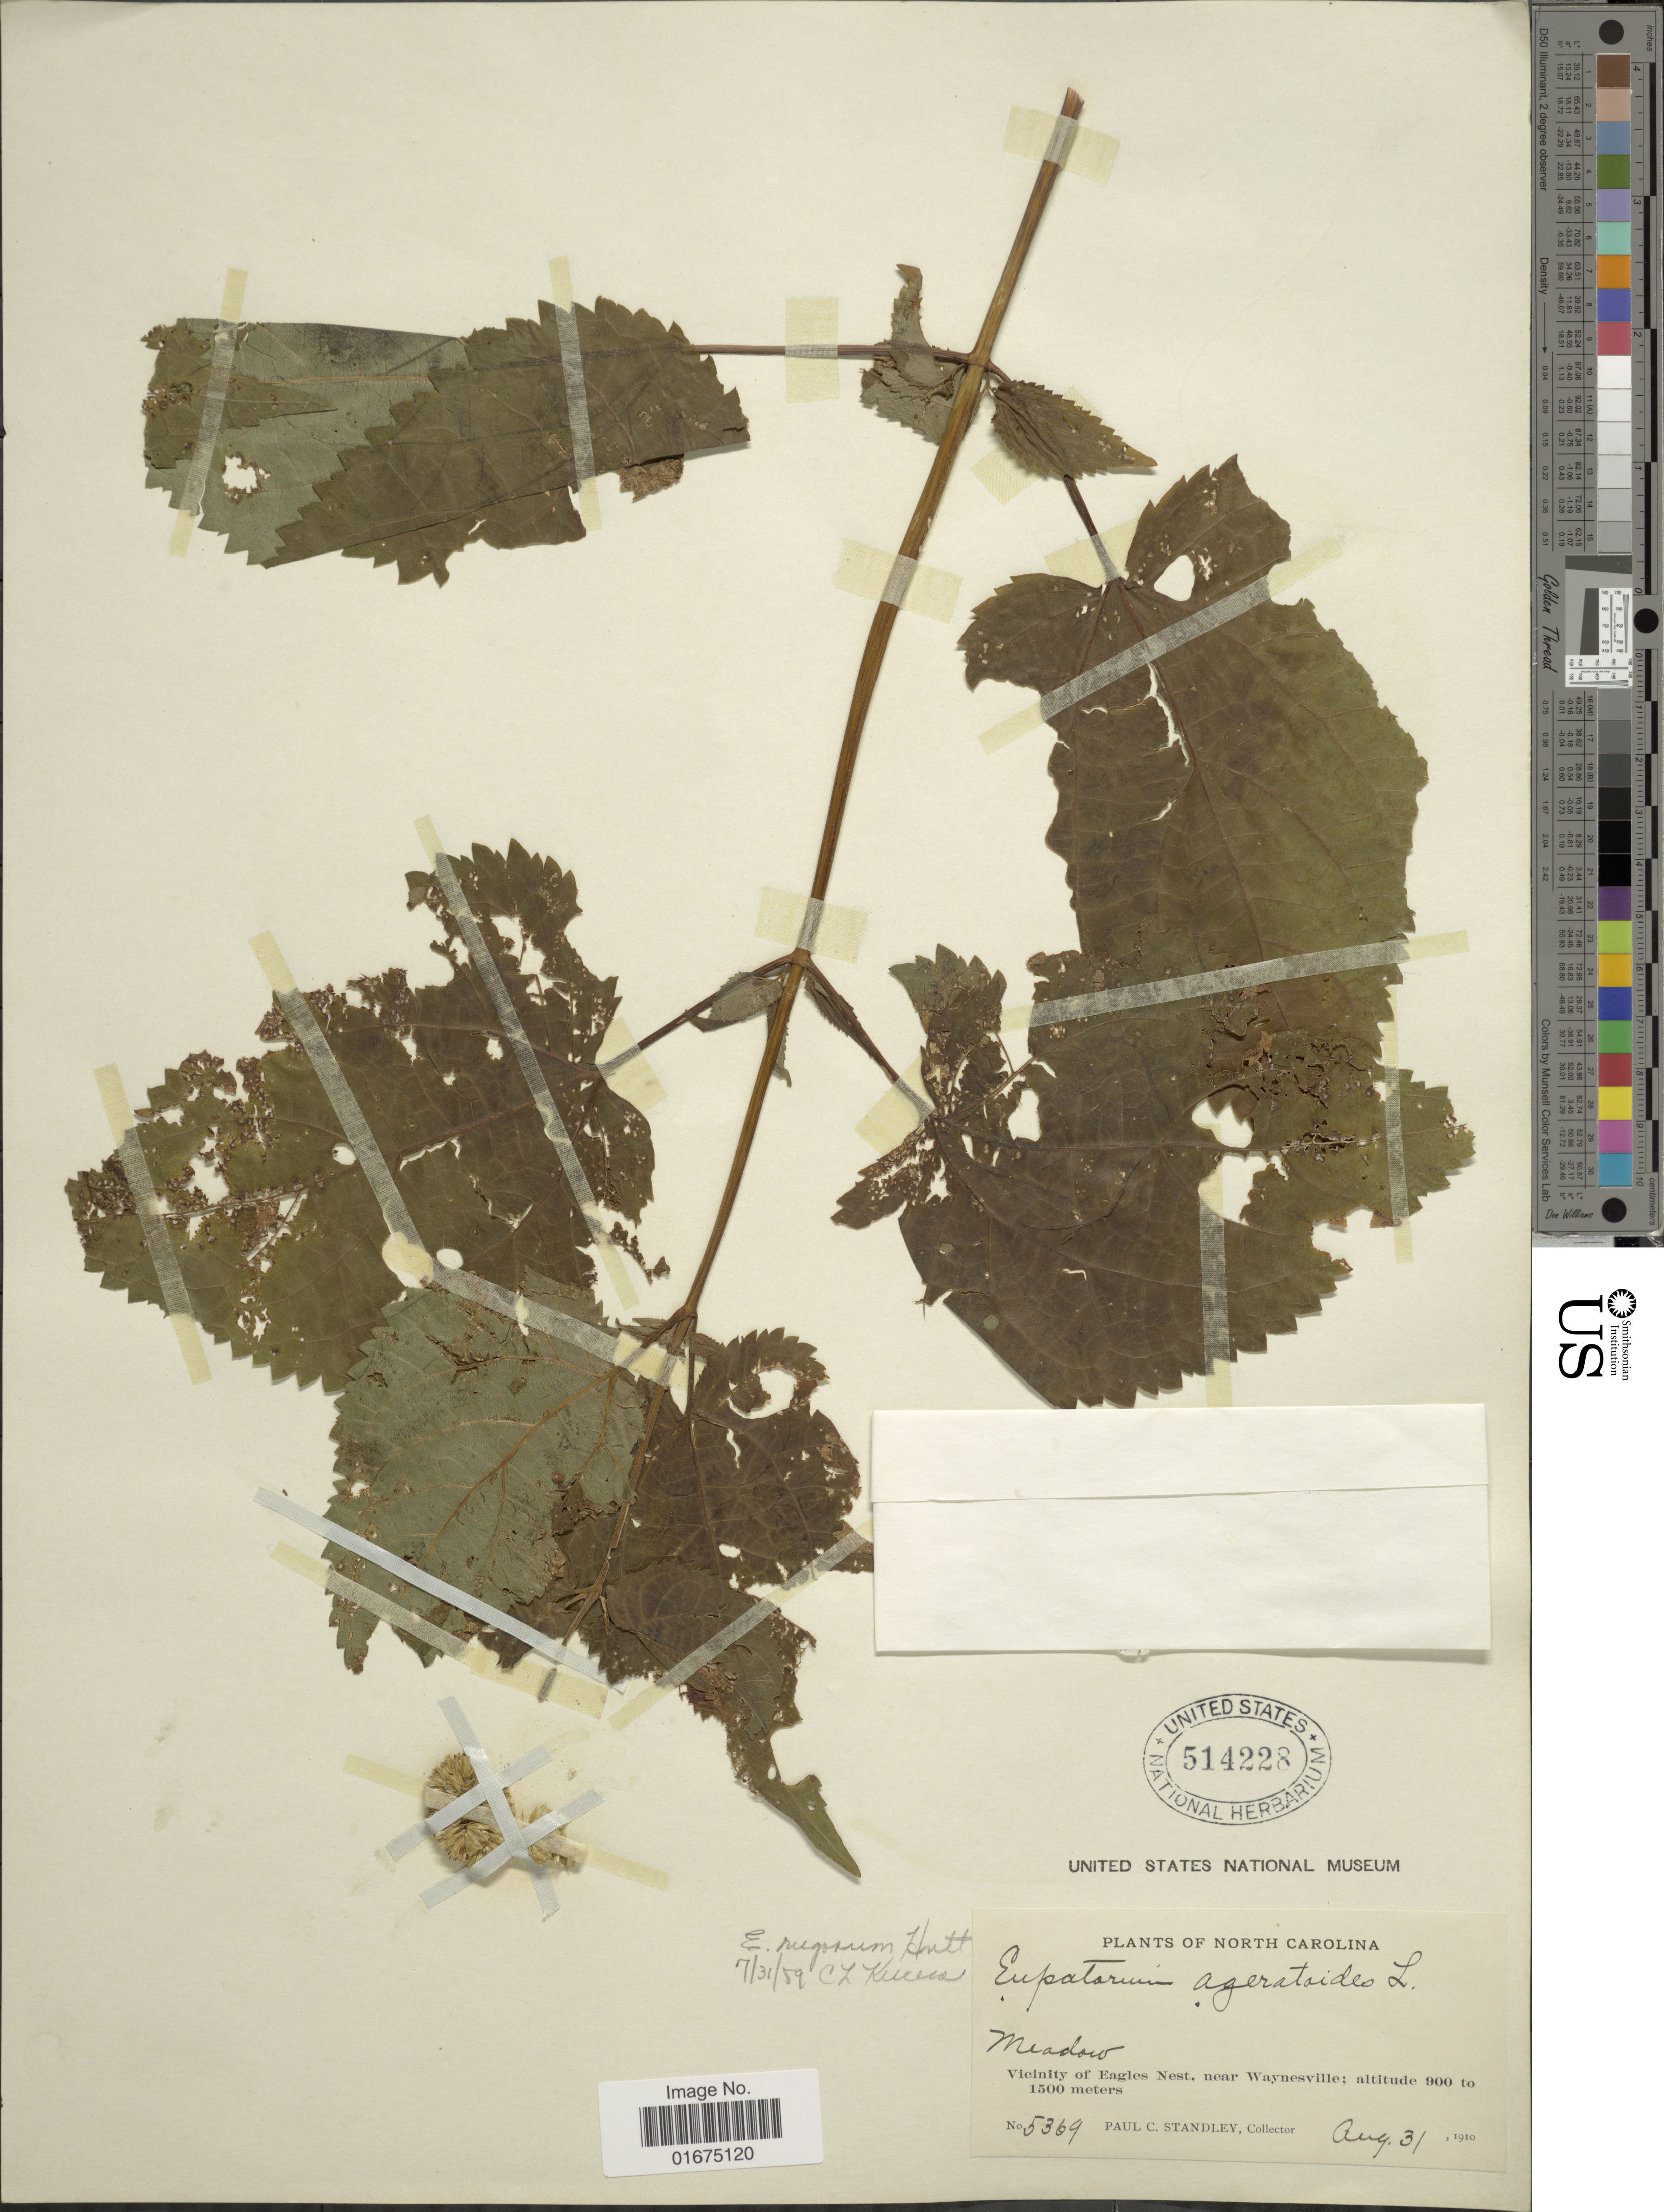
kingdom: Plantae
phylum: Tracheophyta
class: Magnoliopsida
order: Asterales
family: Asteraceae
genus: Ageratina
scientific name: Ageratina altissima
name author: (L.) R.M. King & H. Rob.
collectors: P. C. Standley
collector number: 5369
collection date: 1910-08-31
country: United States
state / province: North Carolina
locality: Meadow, Vicinity of Eagles Nest, near Waynesville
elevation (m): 900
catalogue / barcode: US 514228